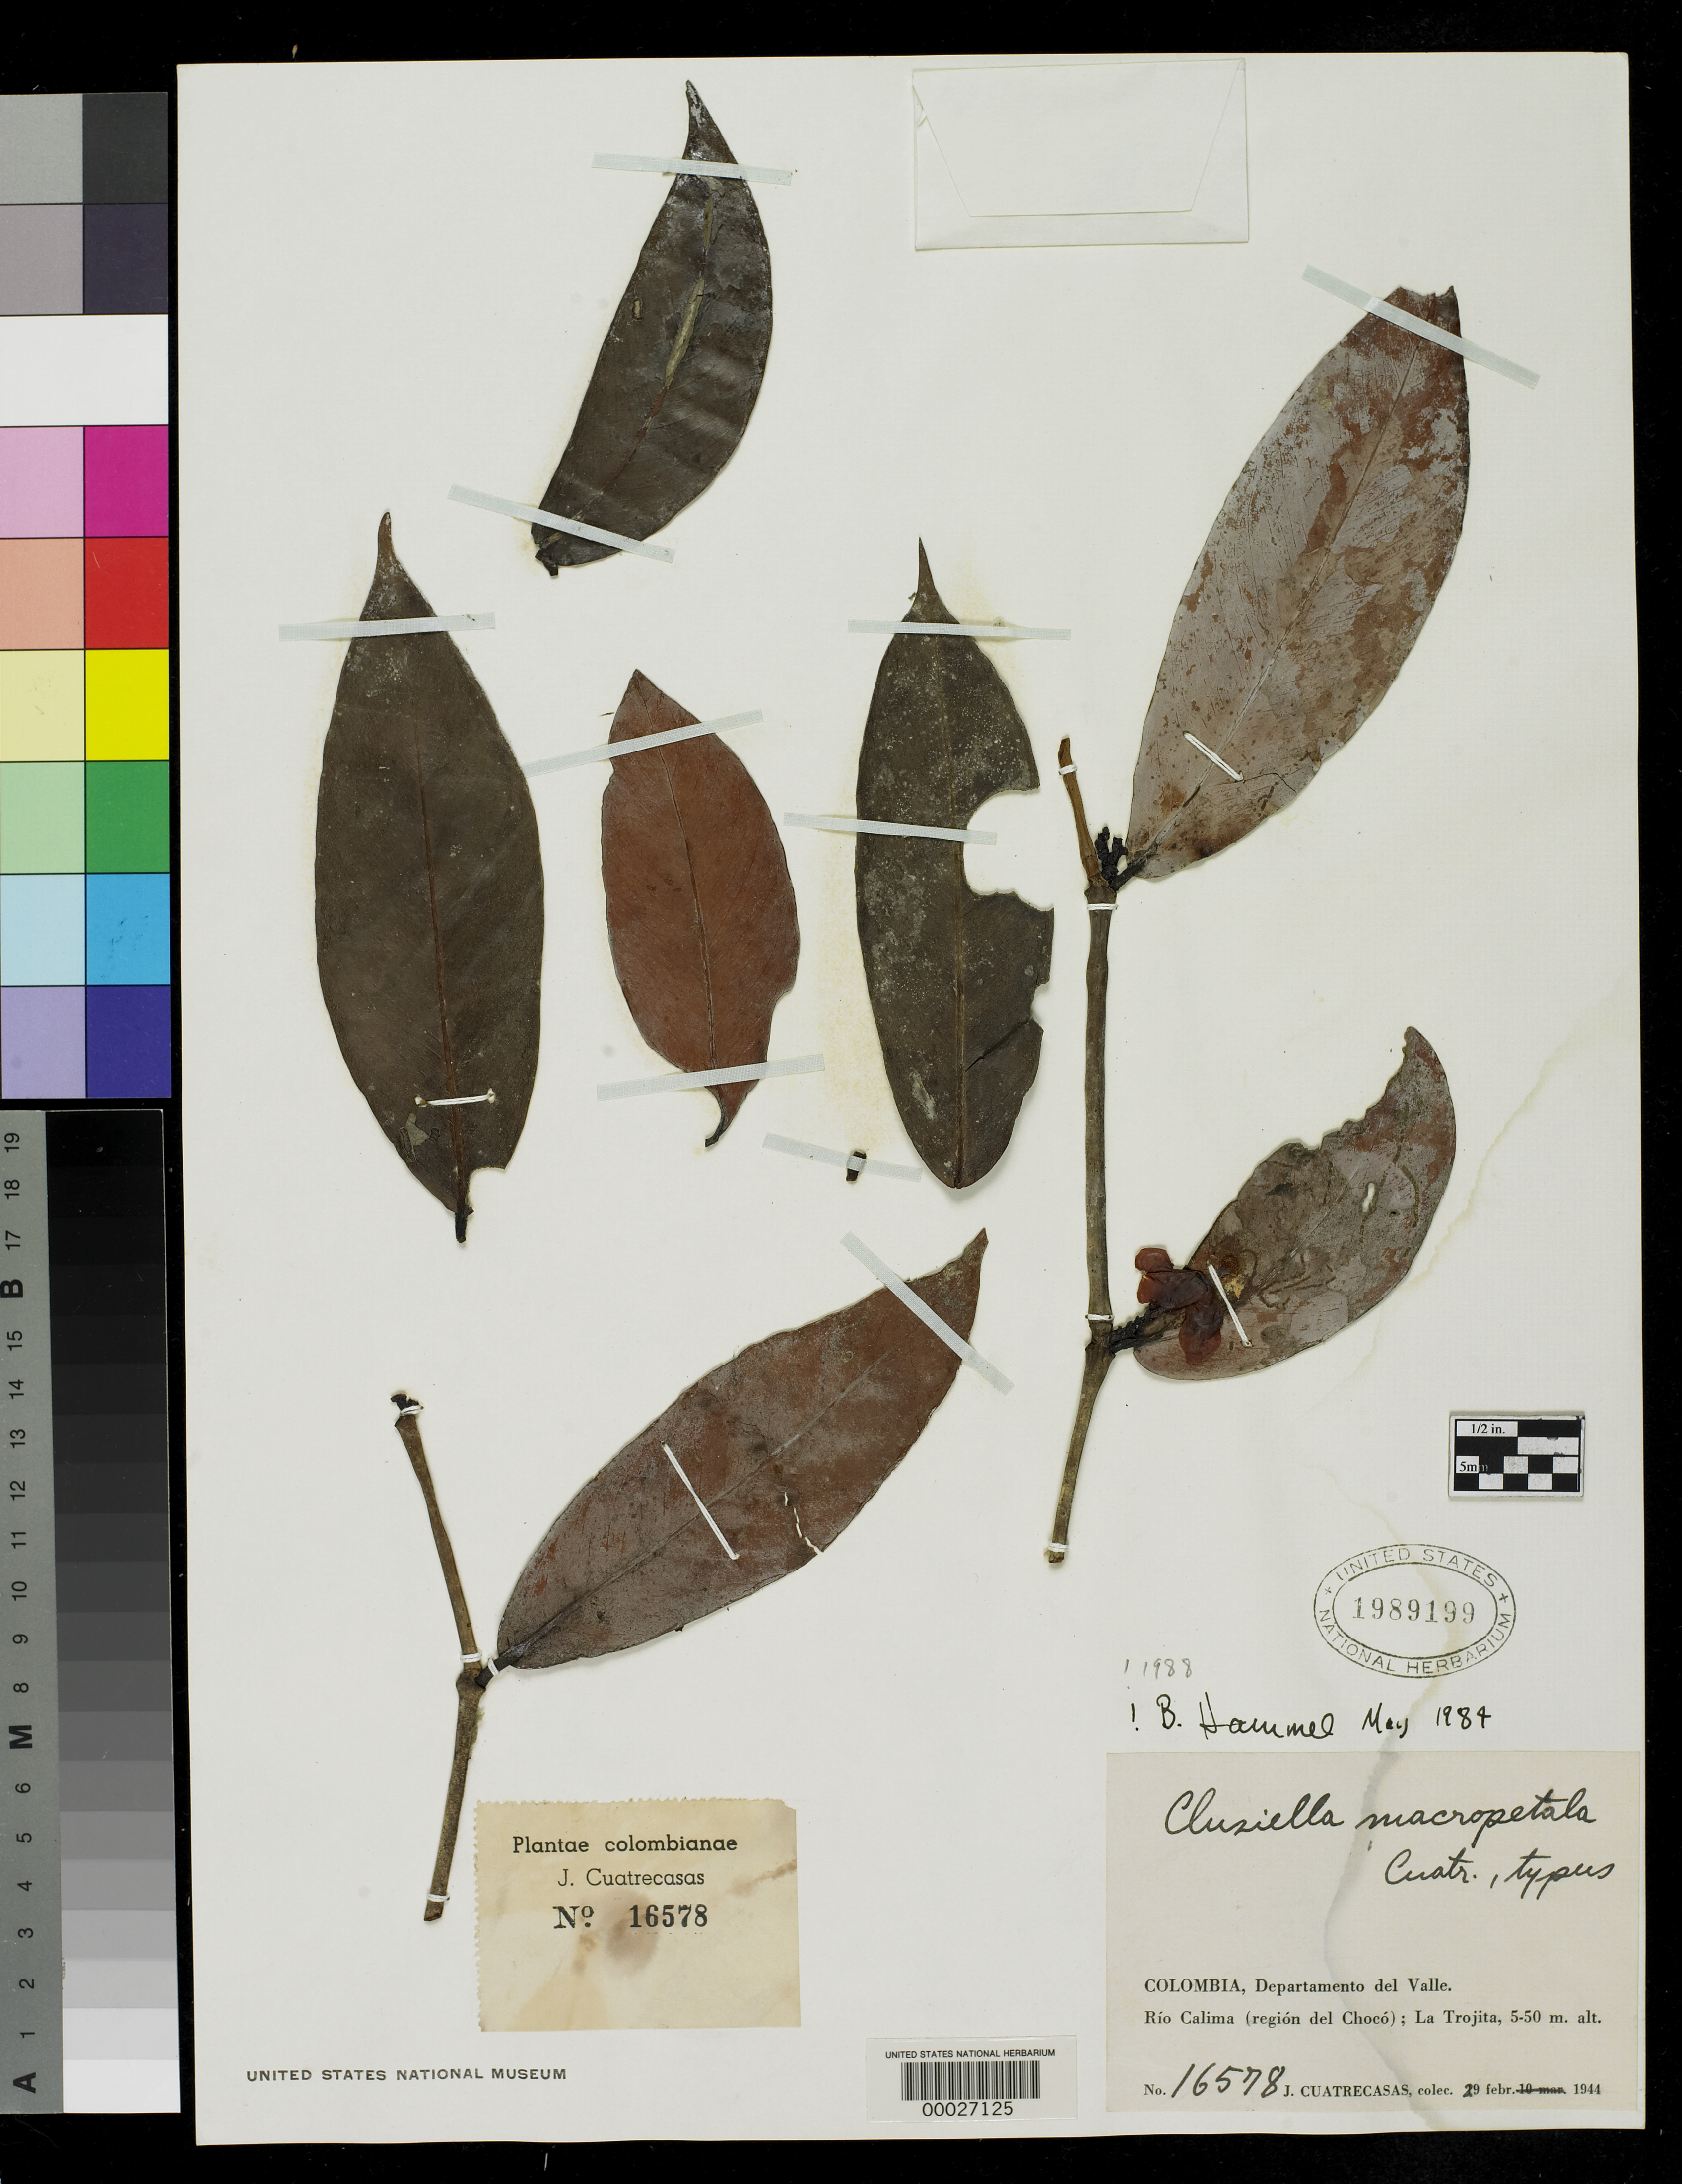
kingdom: Plantae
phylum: Tracheophyta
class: Magnoliopsida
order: Malpighiales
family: Calophyllaceae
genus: Clusiella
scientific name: Clusiella macropetala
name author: Cuatrec.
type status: Isotype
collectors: J. Cuatrecasas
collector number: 16578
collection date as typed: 29 Feb 1944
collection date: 1944-02-29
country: Colombia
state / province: Valle del Cauca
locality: Rio Calima, region del Choco, La Tojita.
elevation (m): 5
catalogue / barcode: US 1989199